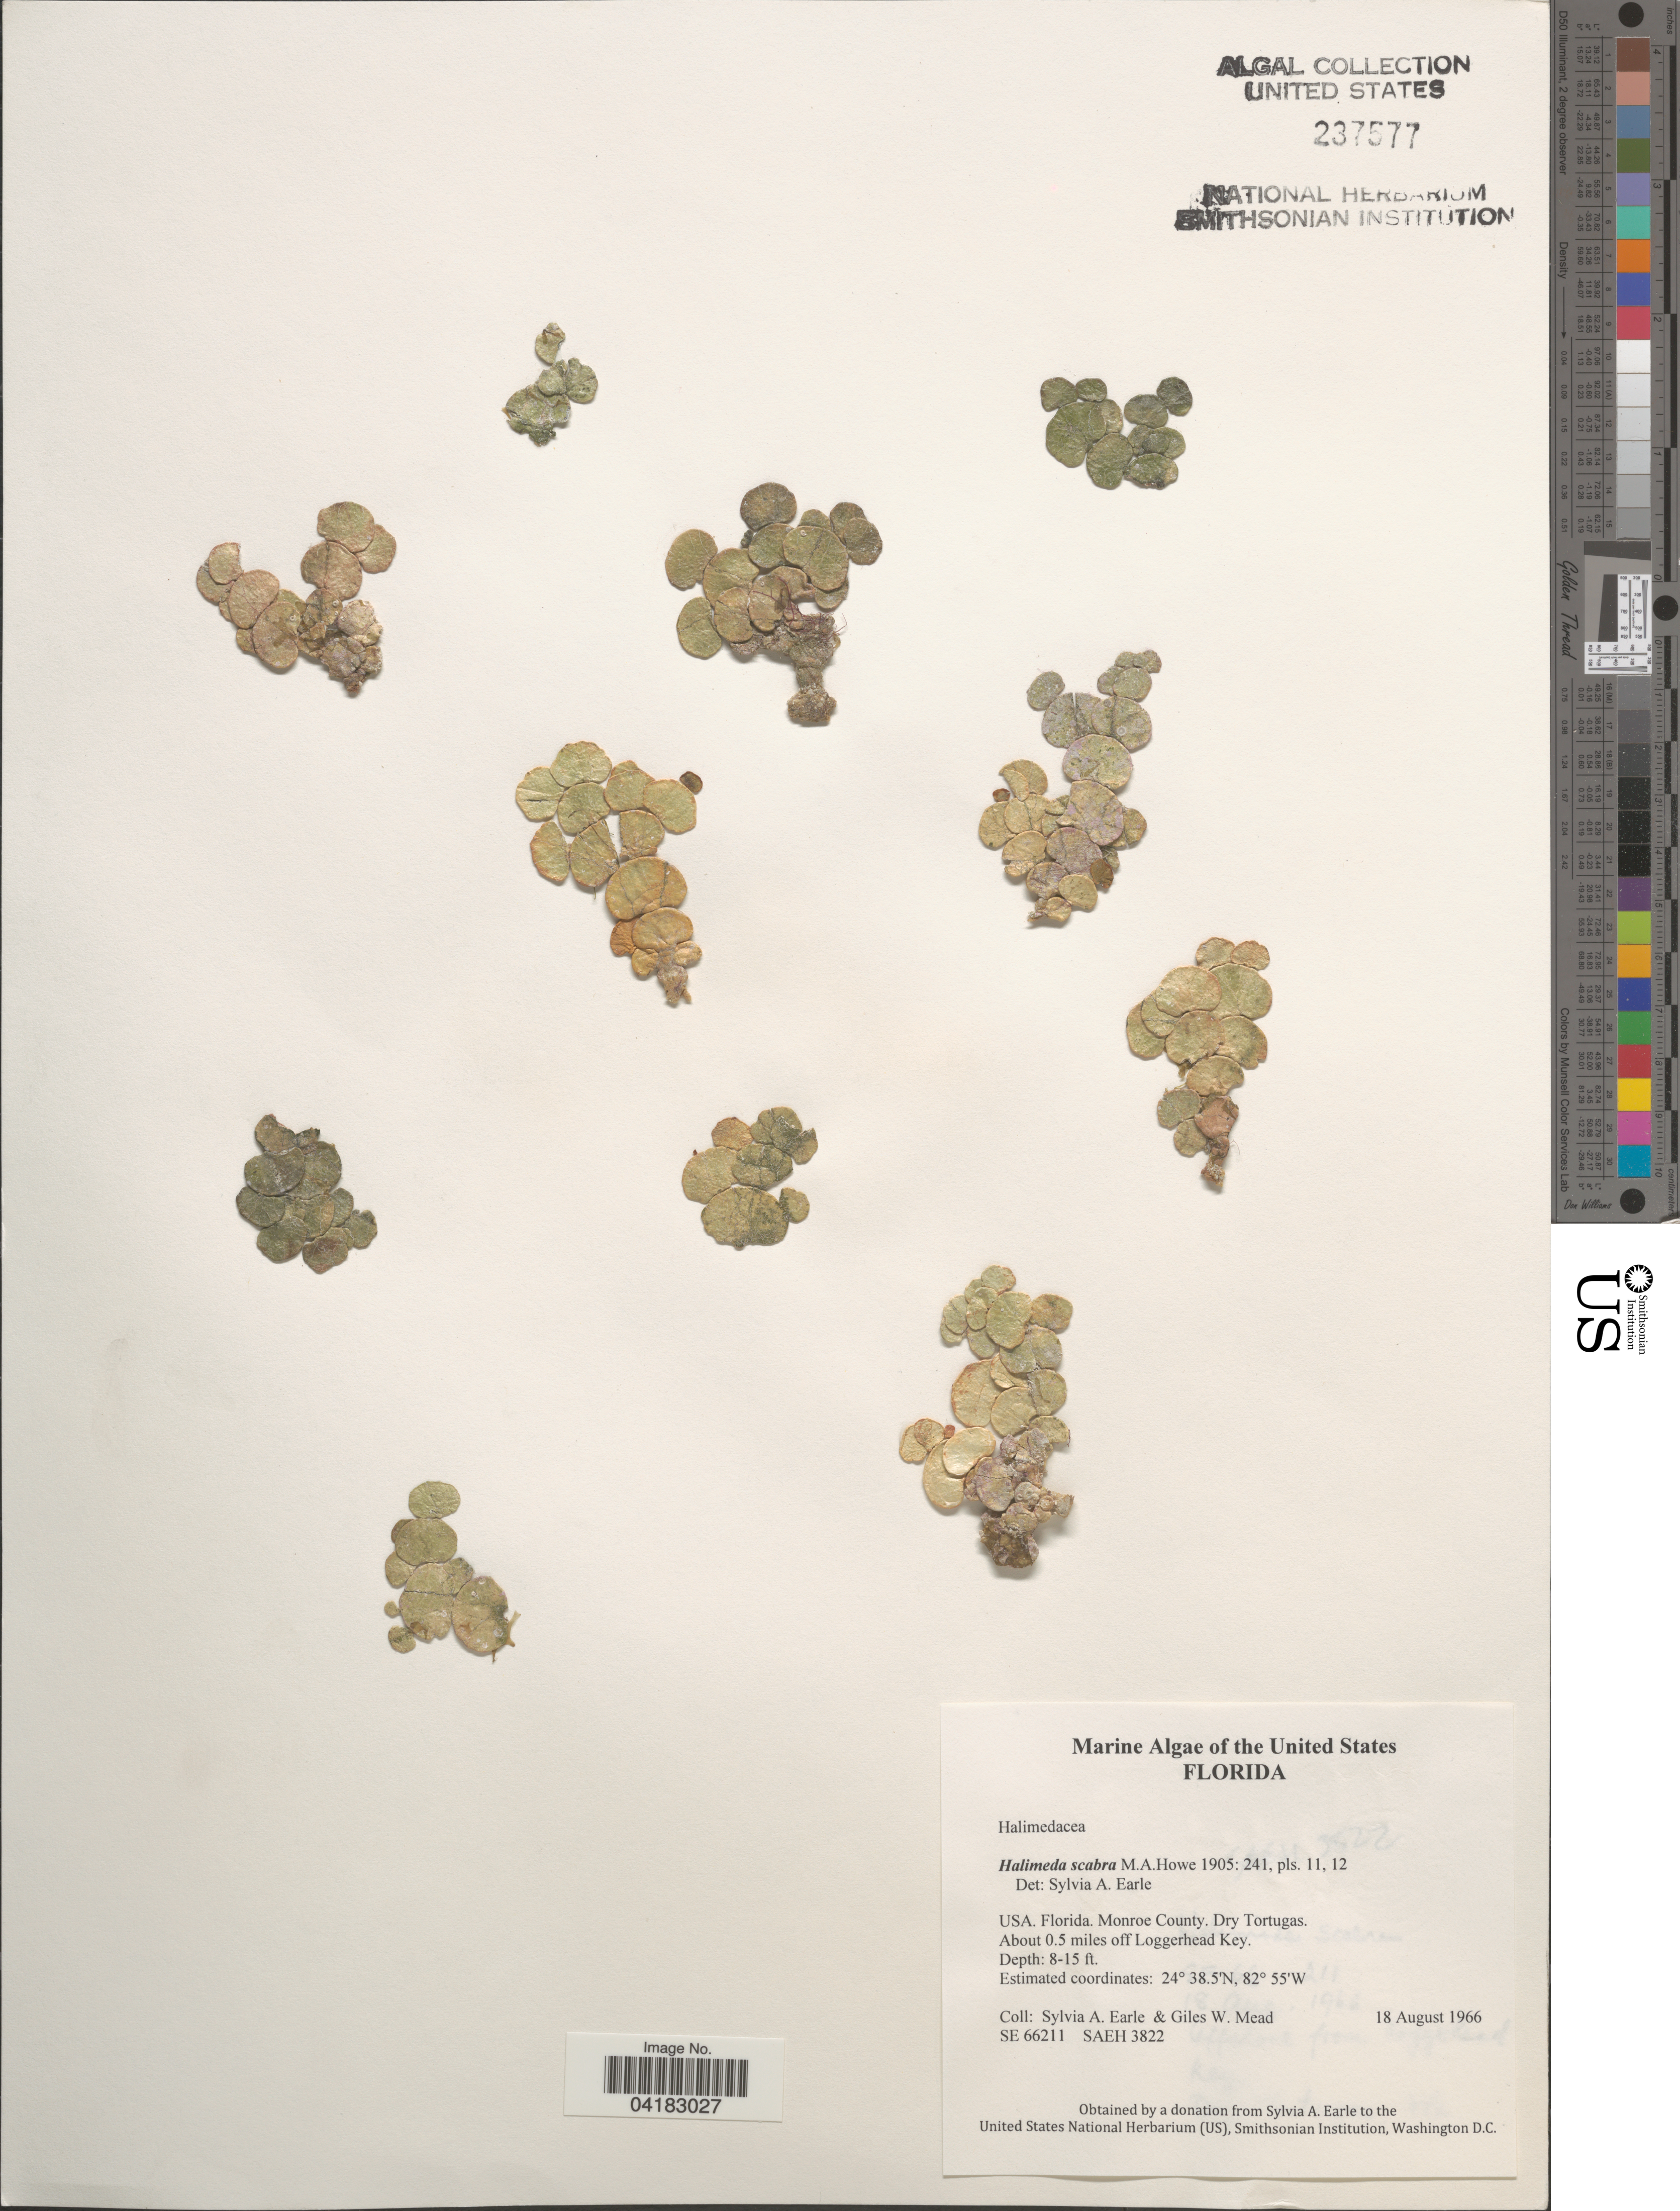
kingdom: Plantae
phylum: Chlorophyta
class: Ulvophyceae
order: Bryopsidales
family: Halimedaceae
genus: Halimeda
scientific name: Halimeda scabra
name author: M. Howe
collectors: S. A. Earle & G. W. Mead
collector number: SE66211/SAEH3822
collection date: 1966-08-18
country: United States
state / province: Florida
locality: Monroe County. Dry Tortugas. About 0.5 miles off Loggerhead Key.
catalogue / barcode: US 237577